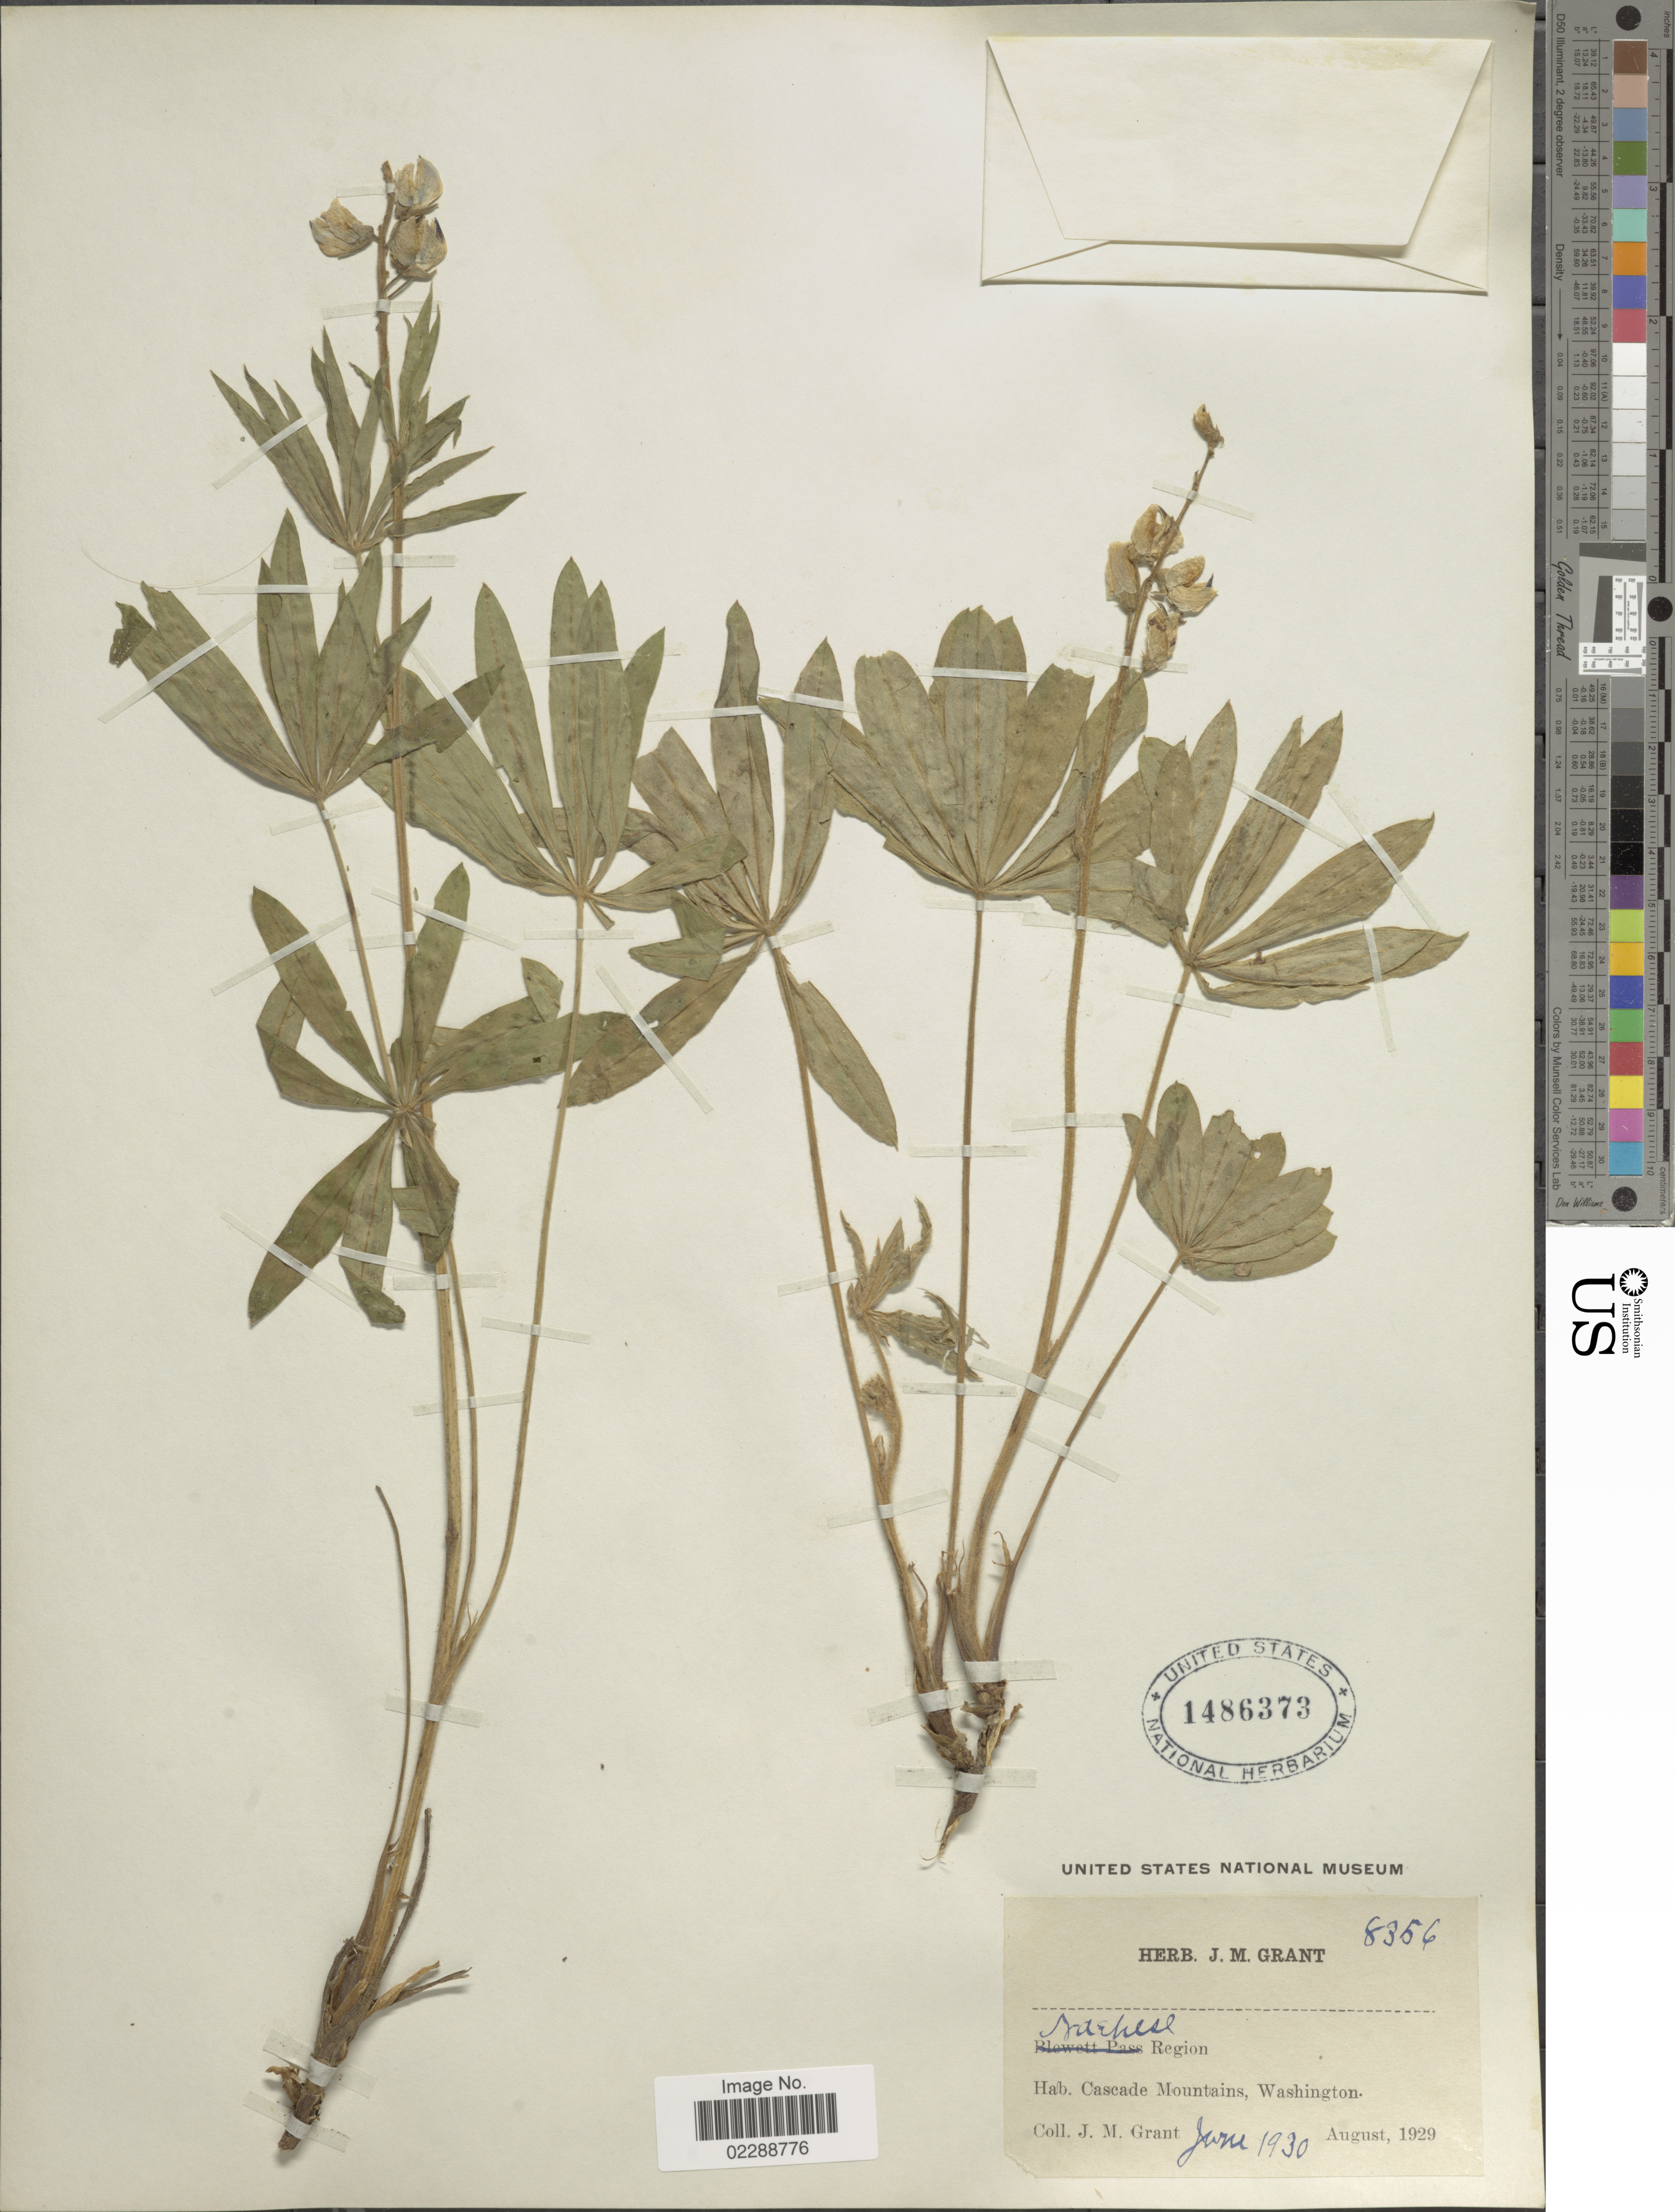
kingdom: Plantae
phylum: Tracheophyta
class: Magnoliopsida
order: Fabales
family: Fabaceae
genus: Lupinus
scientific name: Lupinus sp.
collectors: J. M. Grant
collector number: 8356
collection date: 1929-08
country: United States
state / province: Washington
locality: Cascade Mountains, Washington, Nachsel Region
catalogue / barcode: US 1486373